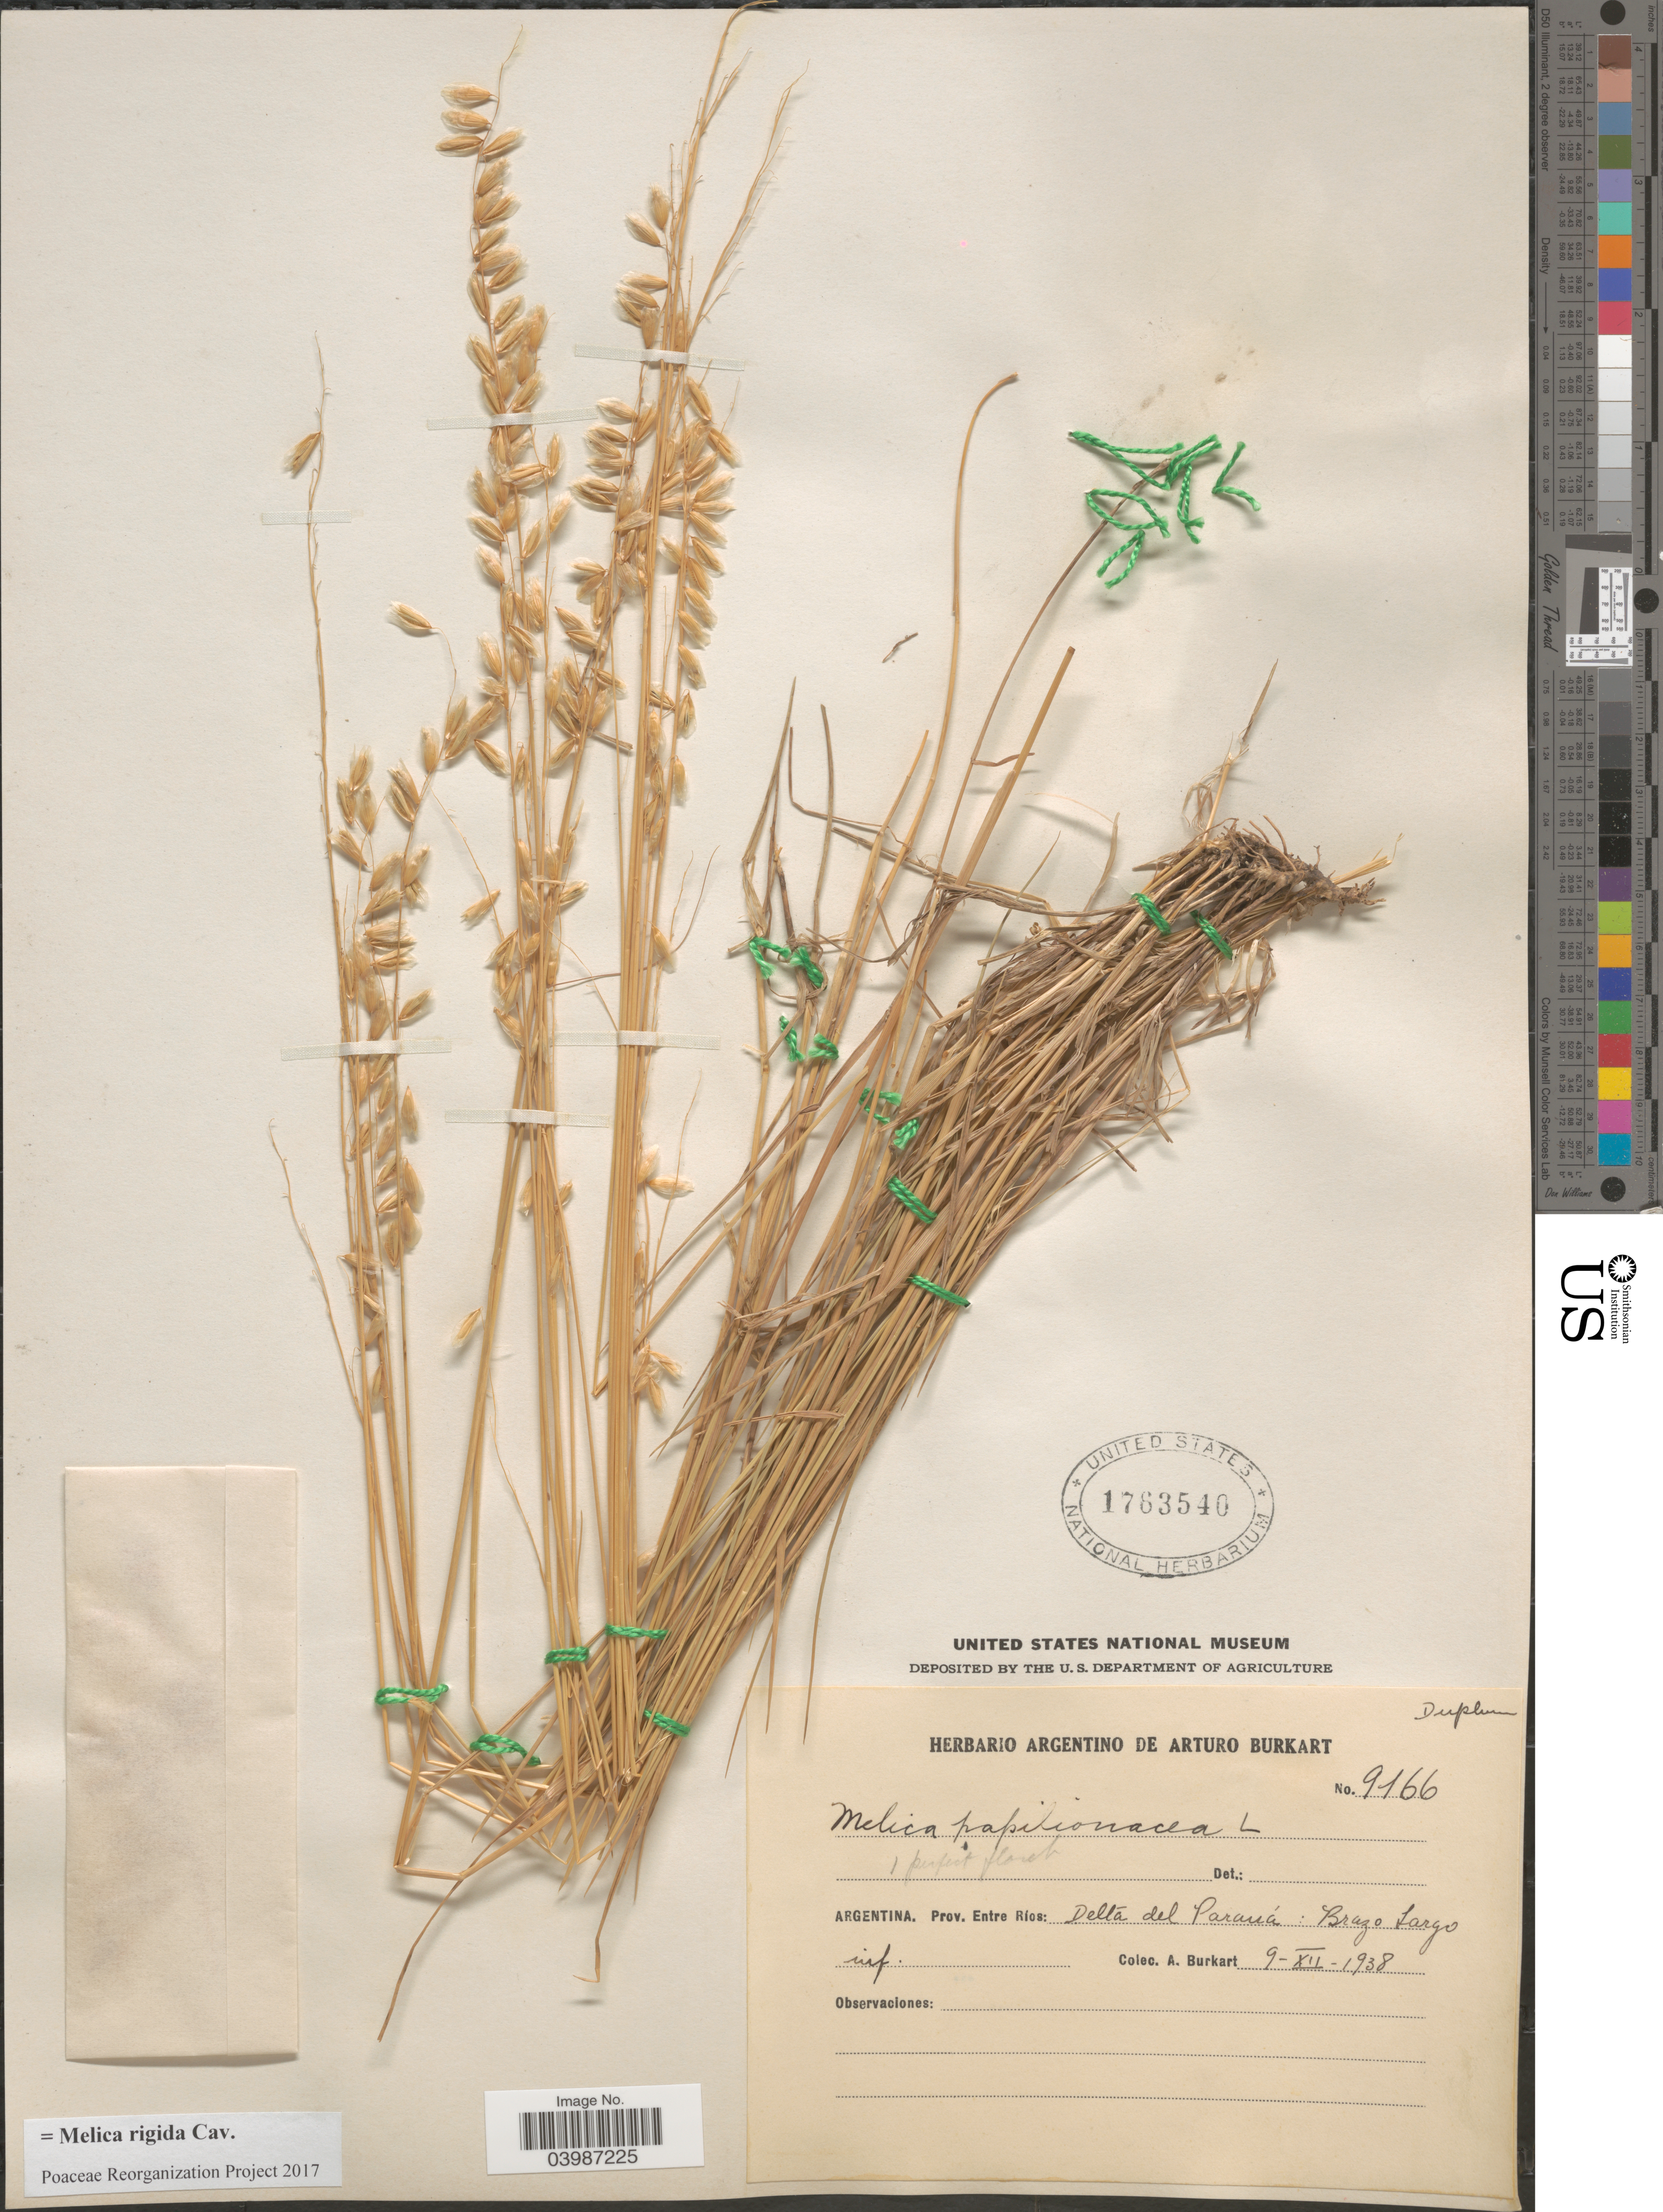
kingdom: Plantae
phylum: Tracheophyta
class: Liliopsida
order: Poales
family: Poaceae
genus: Melica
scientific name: Melica rigida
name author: Cav.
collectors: A. E. Burkart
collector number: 9166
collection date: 1938-12-09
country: Argentina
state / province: Entre Rios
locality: Delta del Paraná: Bruzo Largo inf.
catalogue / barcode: US 1763540